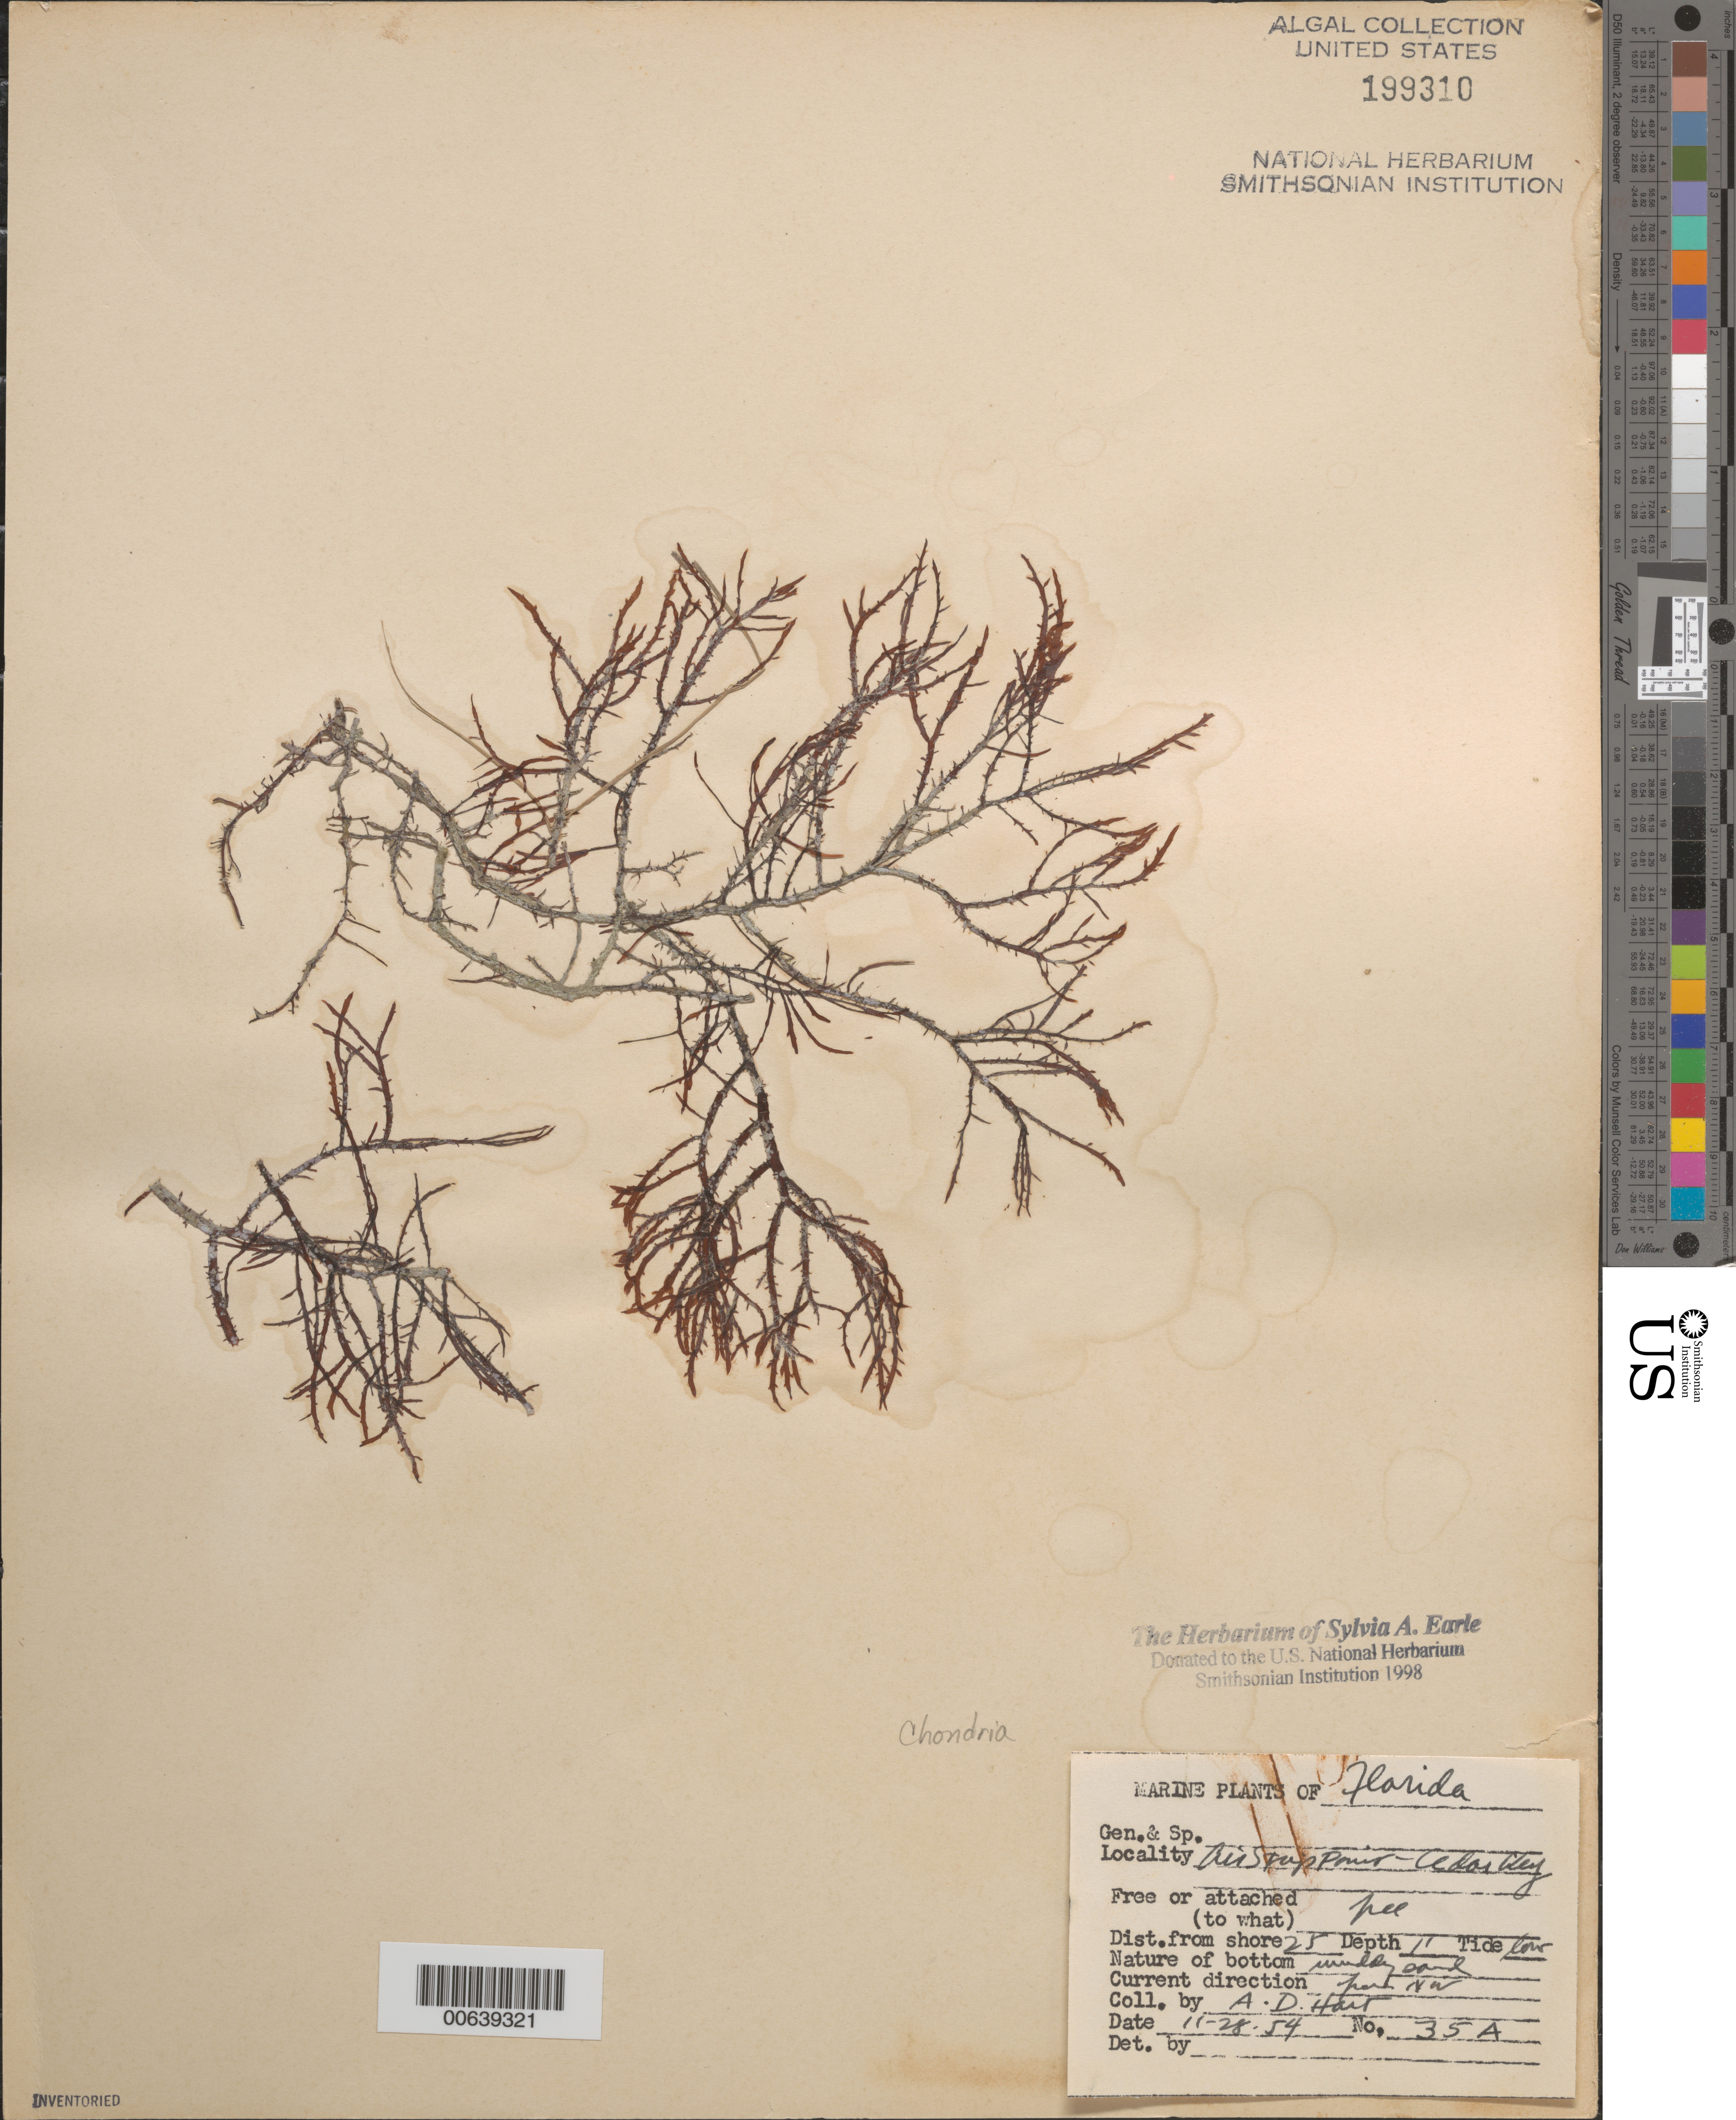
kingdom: Plantae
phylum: Rhodophyta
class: Florideophyceae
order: Ceramiales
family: Rhodomelaceae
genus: Chondria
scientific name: Chondria sp.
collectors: A. D. Hart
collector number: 35a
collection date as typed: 28 Nov 1954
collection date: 1954-11-28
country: United States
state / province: Florida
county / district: Levy County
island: Way Key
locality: Air Strip Point, Cedar Key (town)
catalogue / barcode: US 199310